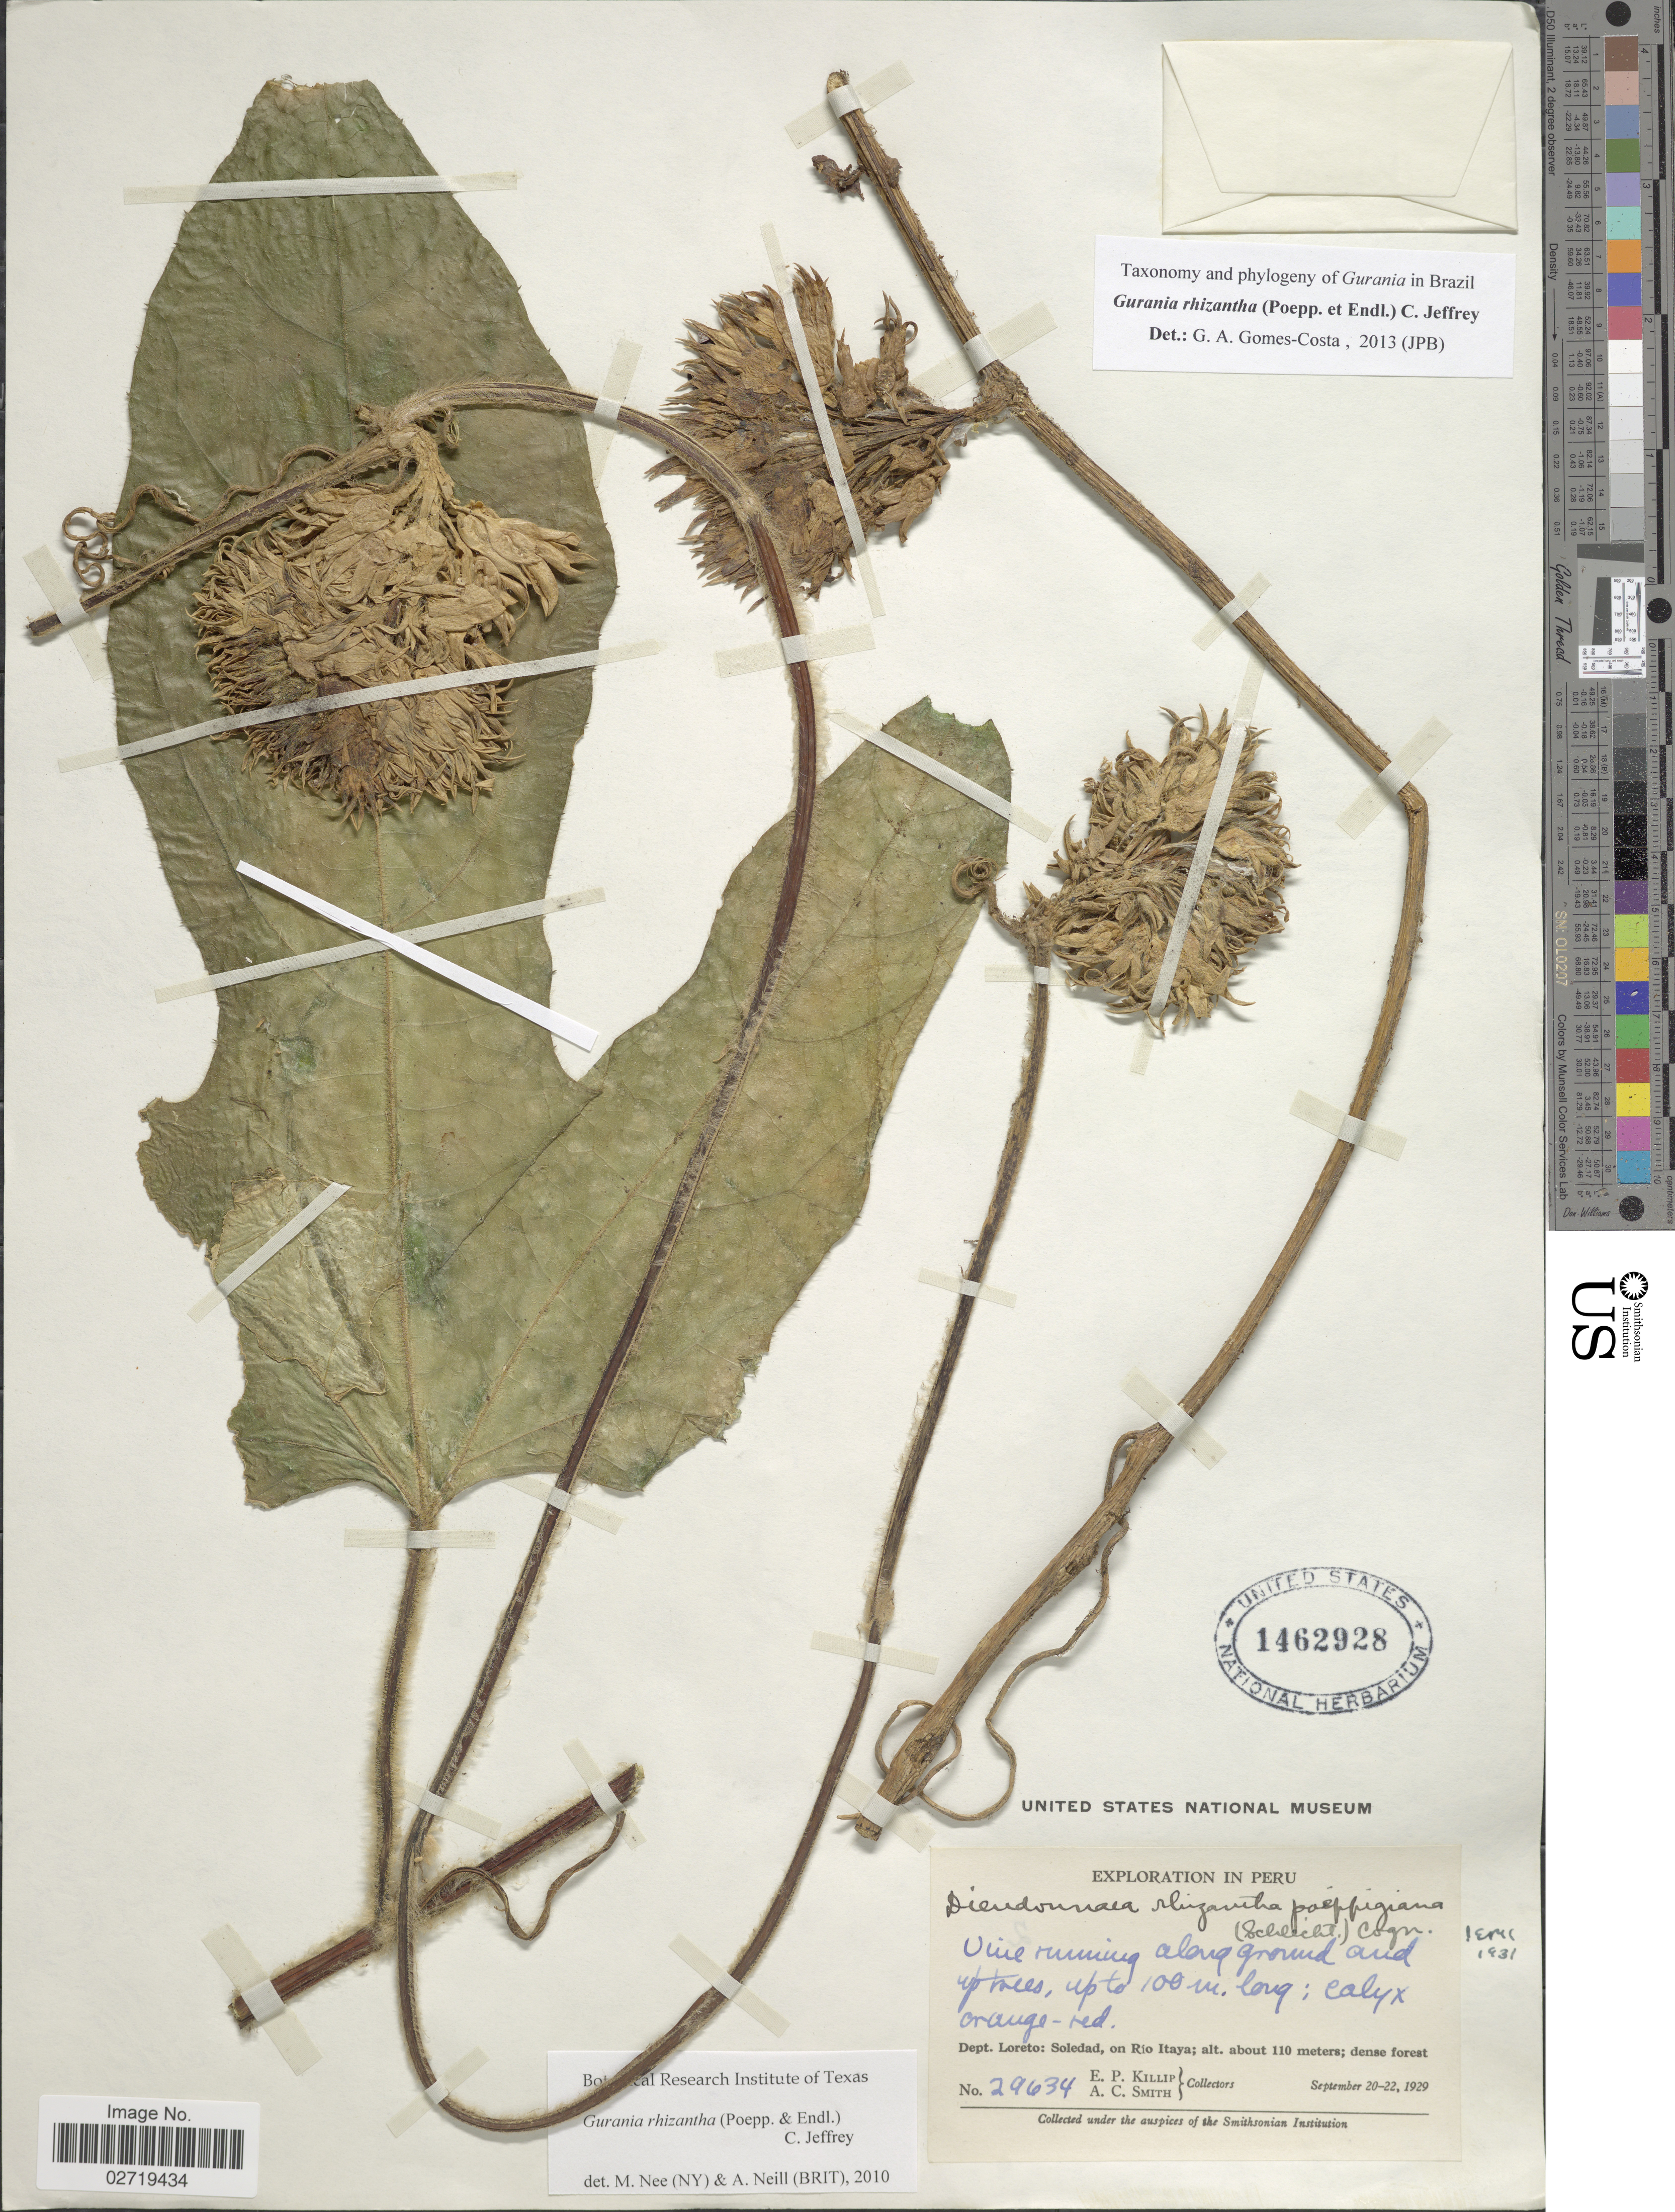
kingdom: Plantae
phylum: Tracheophyta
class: Magnoliopsida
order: Cucurbitales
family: Cucurbitaceae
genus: Gurania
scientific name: Gurania rhizantha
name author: (Poepp. & Endl.) C. Jeffrey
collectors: E. P. Killip & A. C. Smith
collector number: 29634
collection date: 1929-09-20/1929-09-22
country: Peru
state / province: Loreto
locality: Dept. Loreto: Soledad, on Río Itaya; dense forest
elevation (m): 110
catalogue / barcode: US 1462928